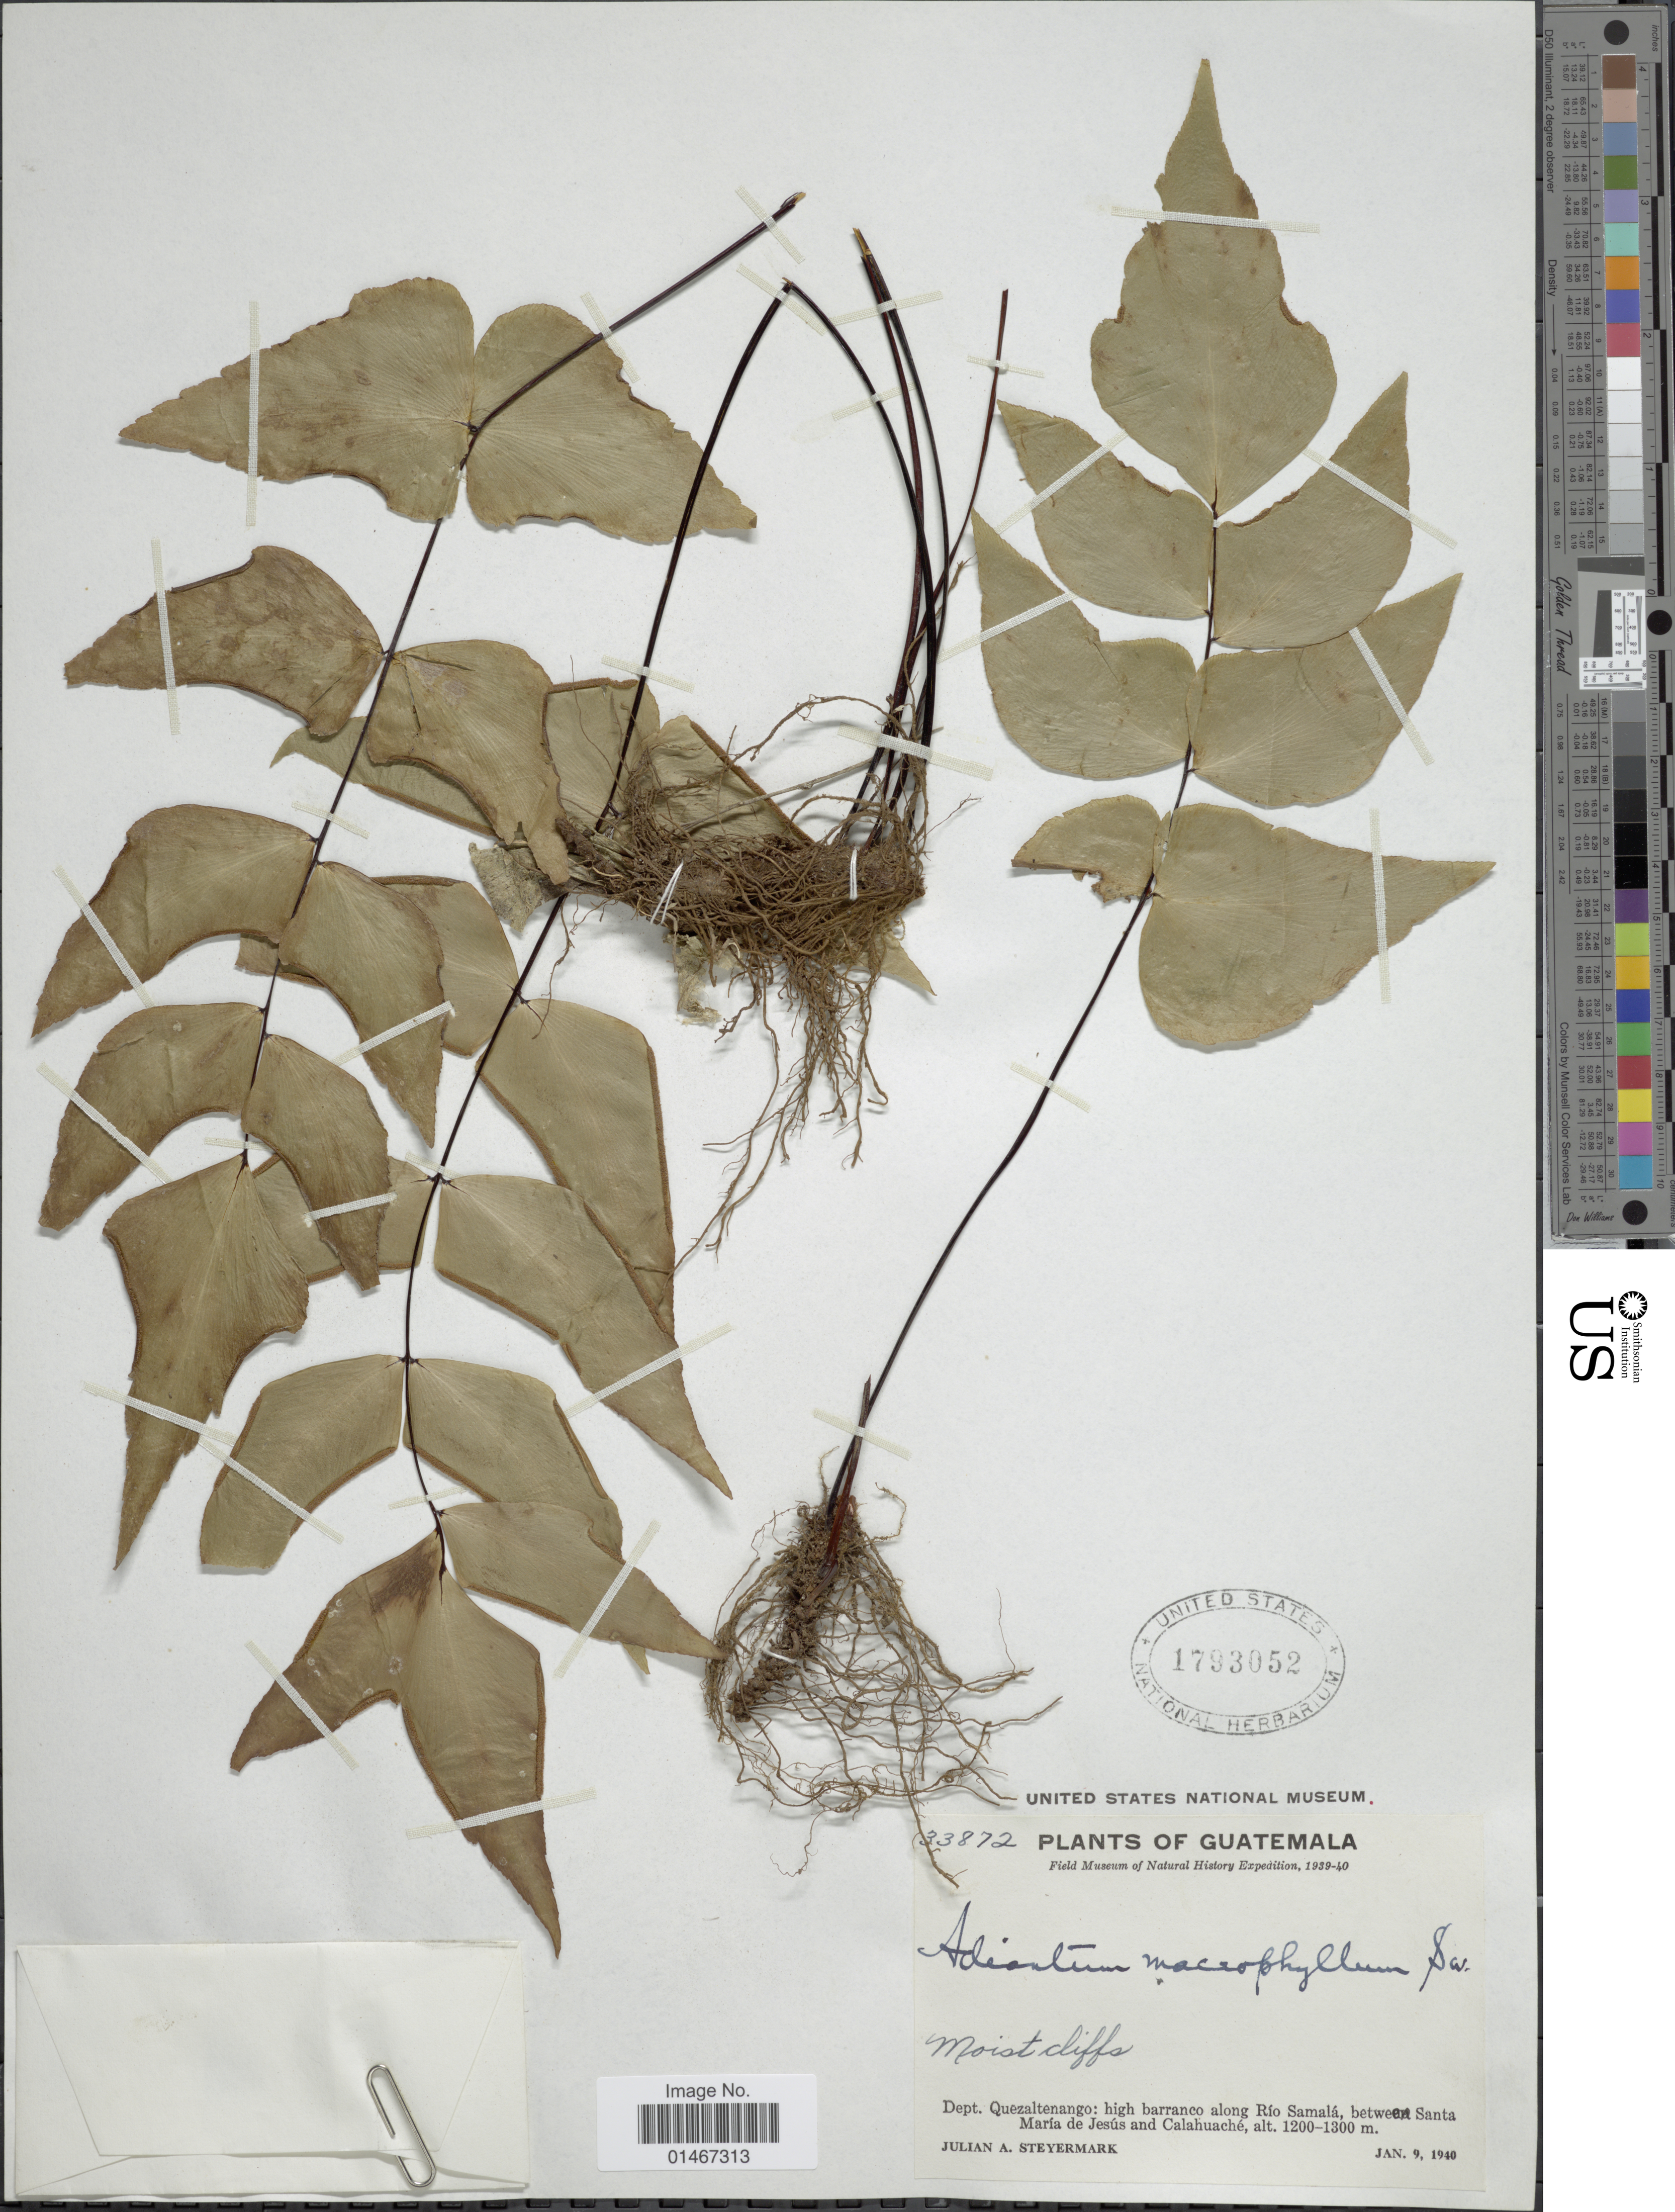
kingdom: Plantae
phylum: Tracheophyta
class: Polypodiopsida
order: Polypodiales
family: Pteridaceae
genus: Adiantum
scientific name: Adiantum macrophyllum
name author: Sw.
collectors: J. Steyermark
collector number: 33872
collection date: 1940-01-09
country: Guatemala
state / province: Quetzaltenango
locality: Dept. Quezaltenango; high barranco along Rio Samala, between Santa Maria de Jesus and Calahuache.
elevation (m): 1200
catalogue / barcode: US 1793052